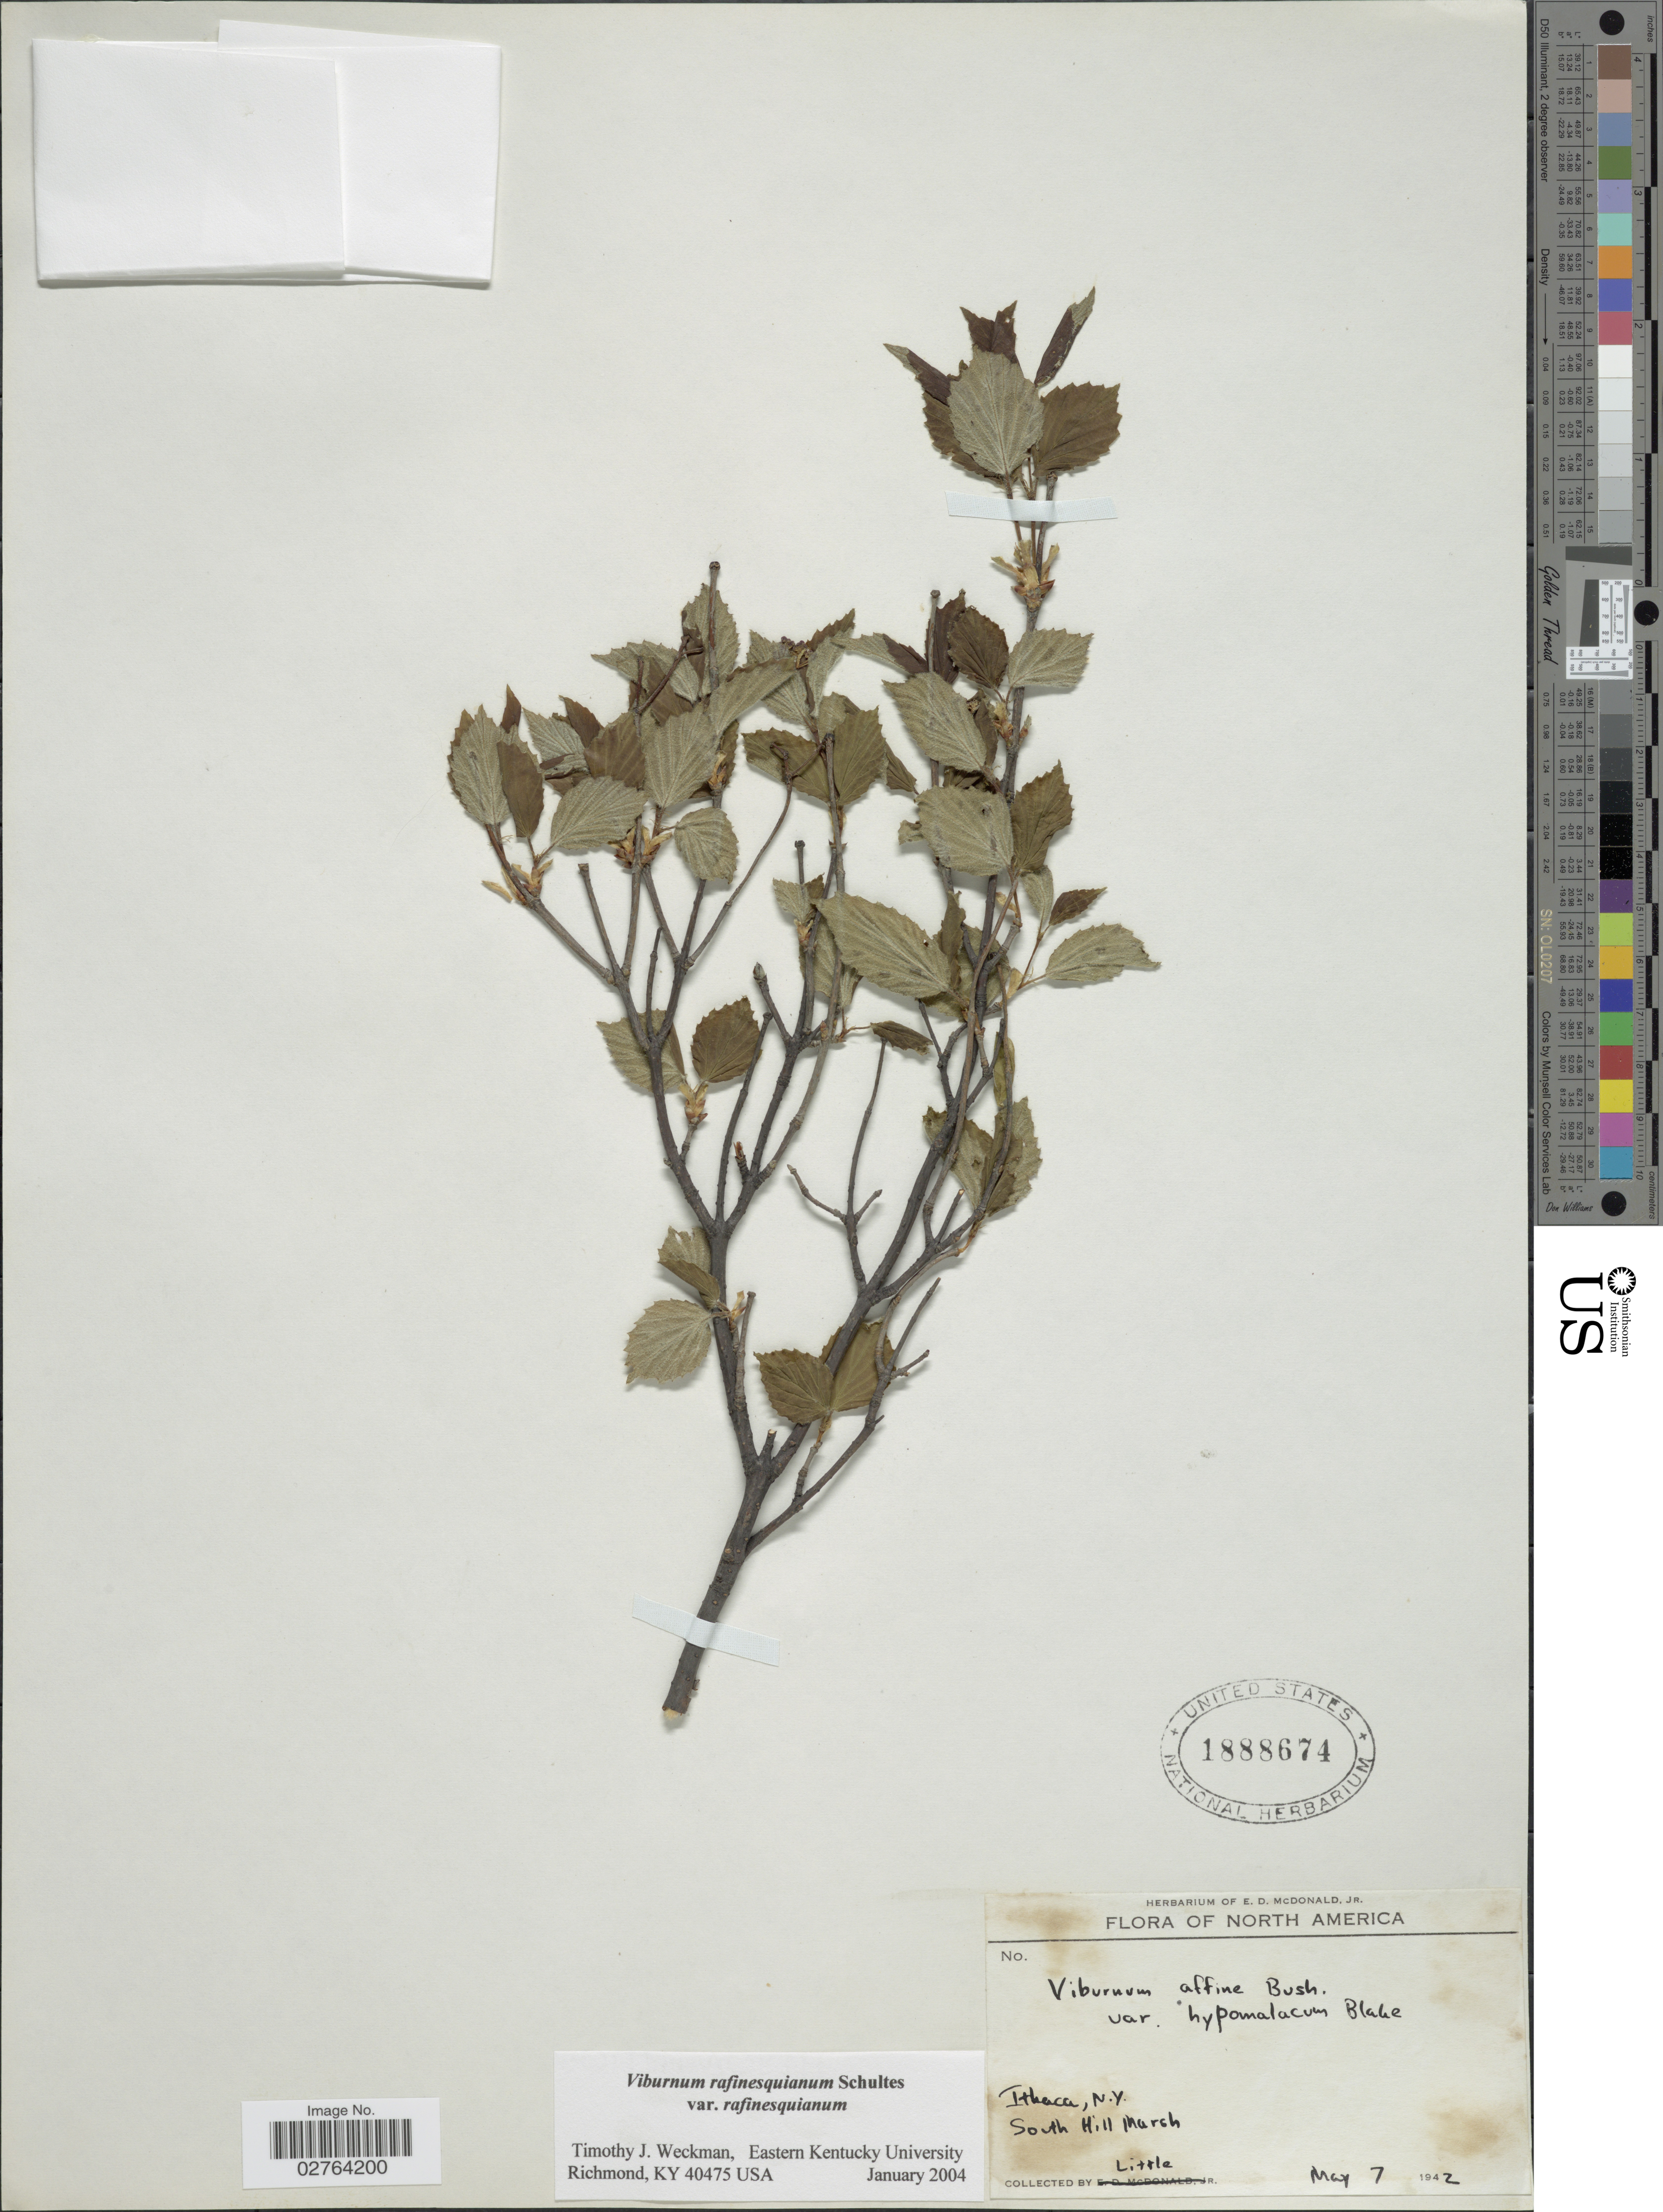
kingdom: Plantae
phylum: Tracheophyta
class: Magnoliopsida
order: Dipsacales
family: Viburnaceae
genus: Viburnum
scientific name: Viburnum rafinesqueanum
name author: Schult.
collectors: Little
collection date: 1942-05-07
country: United States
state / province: New York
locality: Ithaca, N. Y., South Hill March.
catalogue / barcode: US 1888674